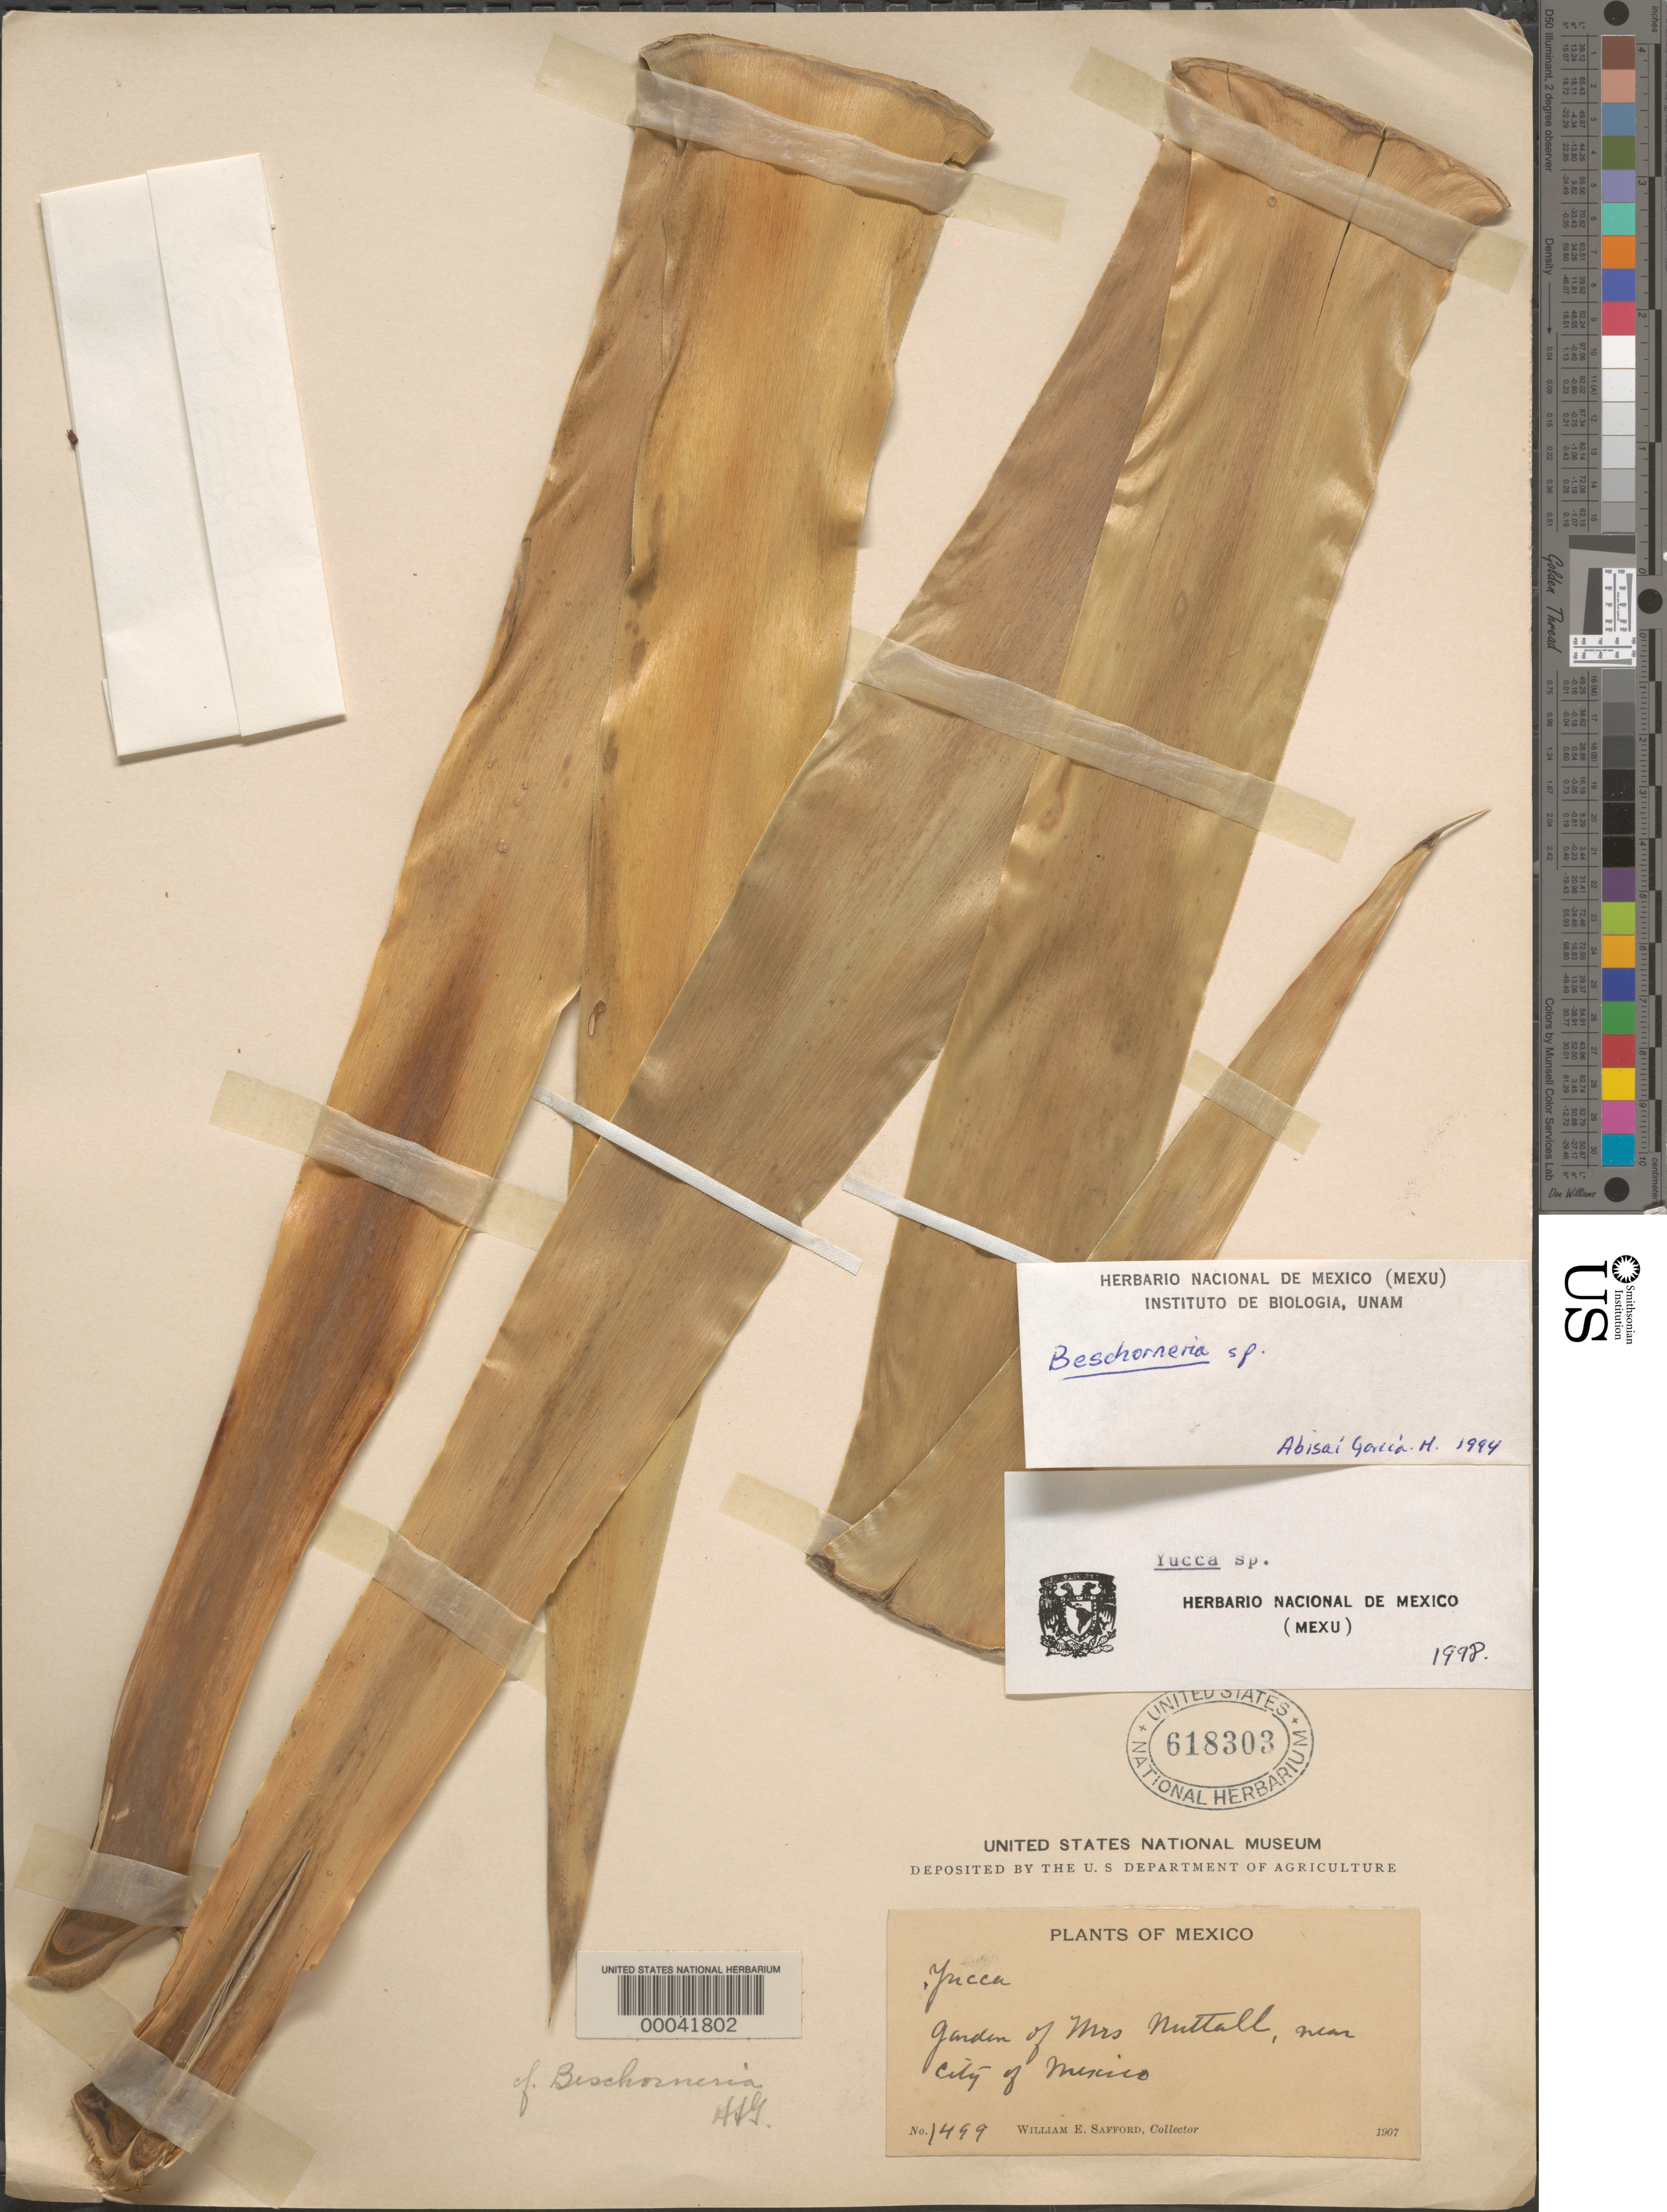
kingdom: Plantae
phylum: Tracheophyta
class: Liliopsida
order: Asparagales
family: Asparagaceae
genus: Yucca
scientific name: Yucca sp.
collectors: W. E. Safford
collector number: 1499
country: Mexico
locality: Near Mexico City, garden of mrs. nuttall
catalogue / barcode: US 618303